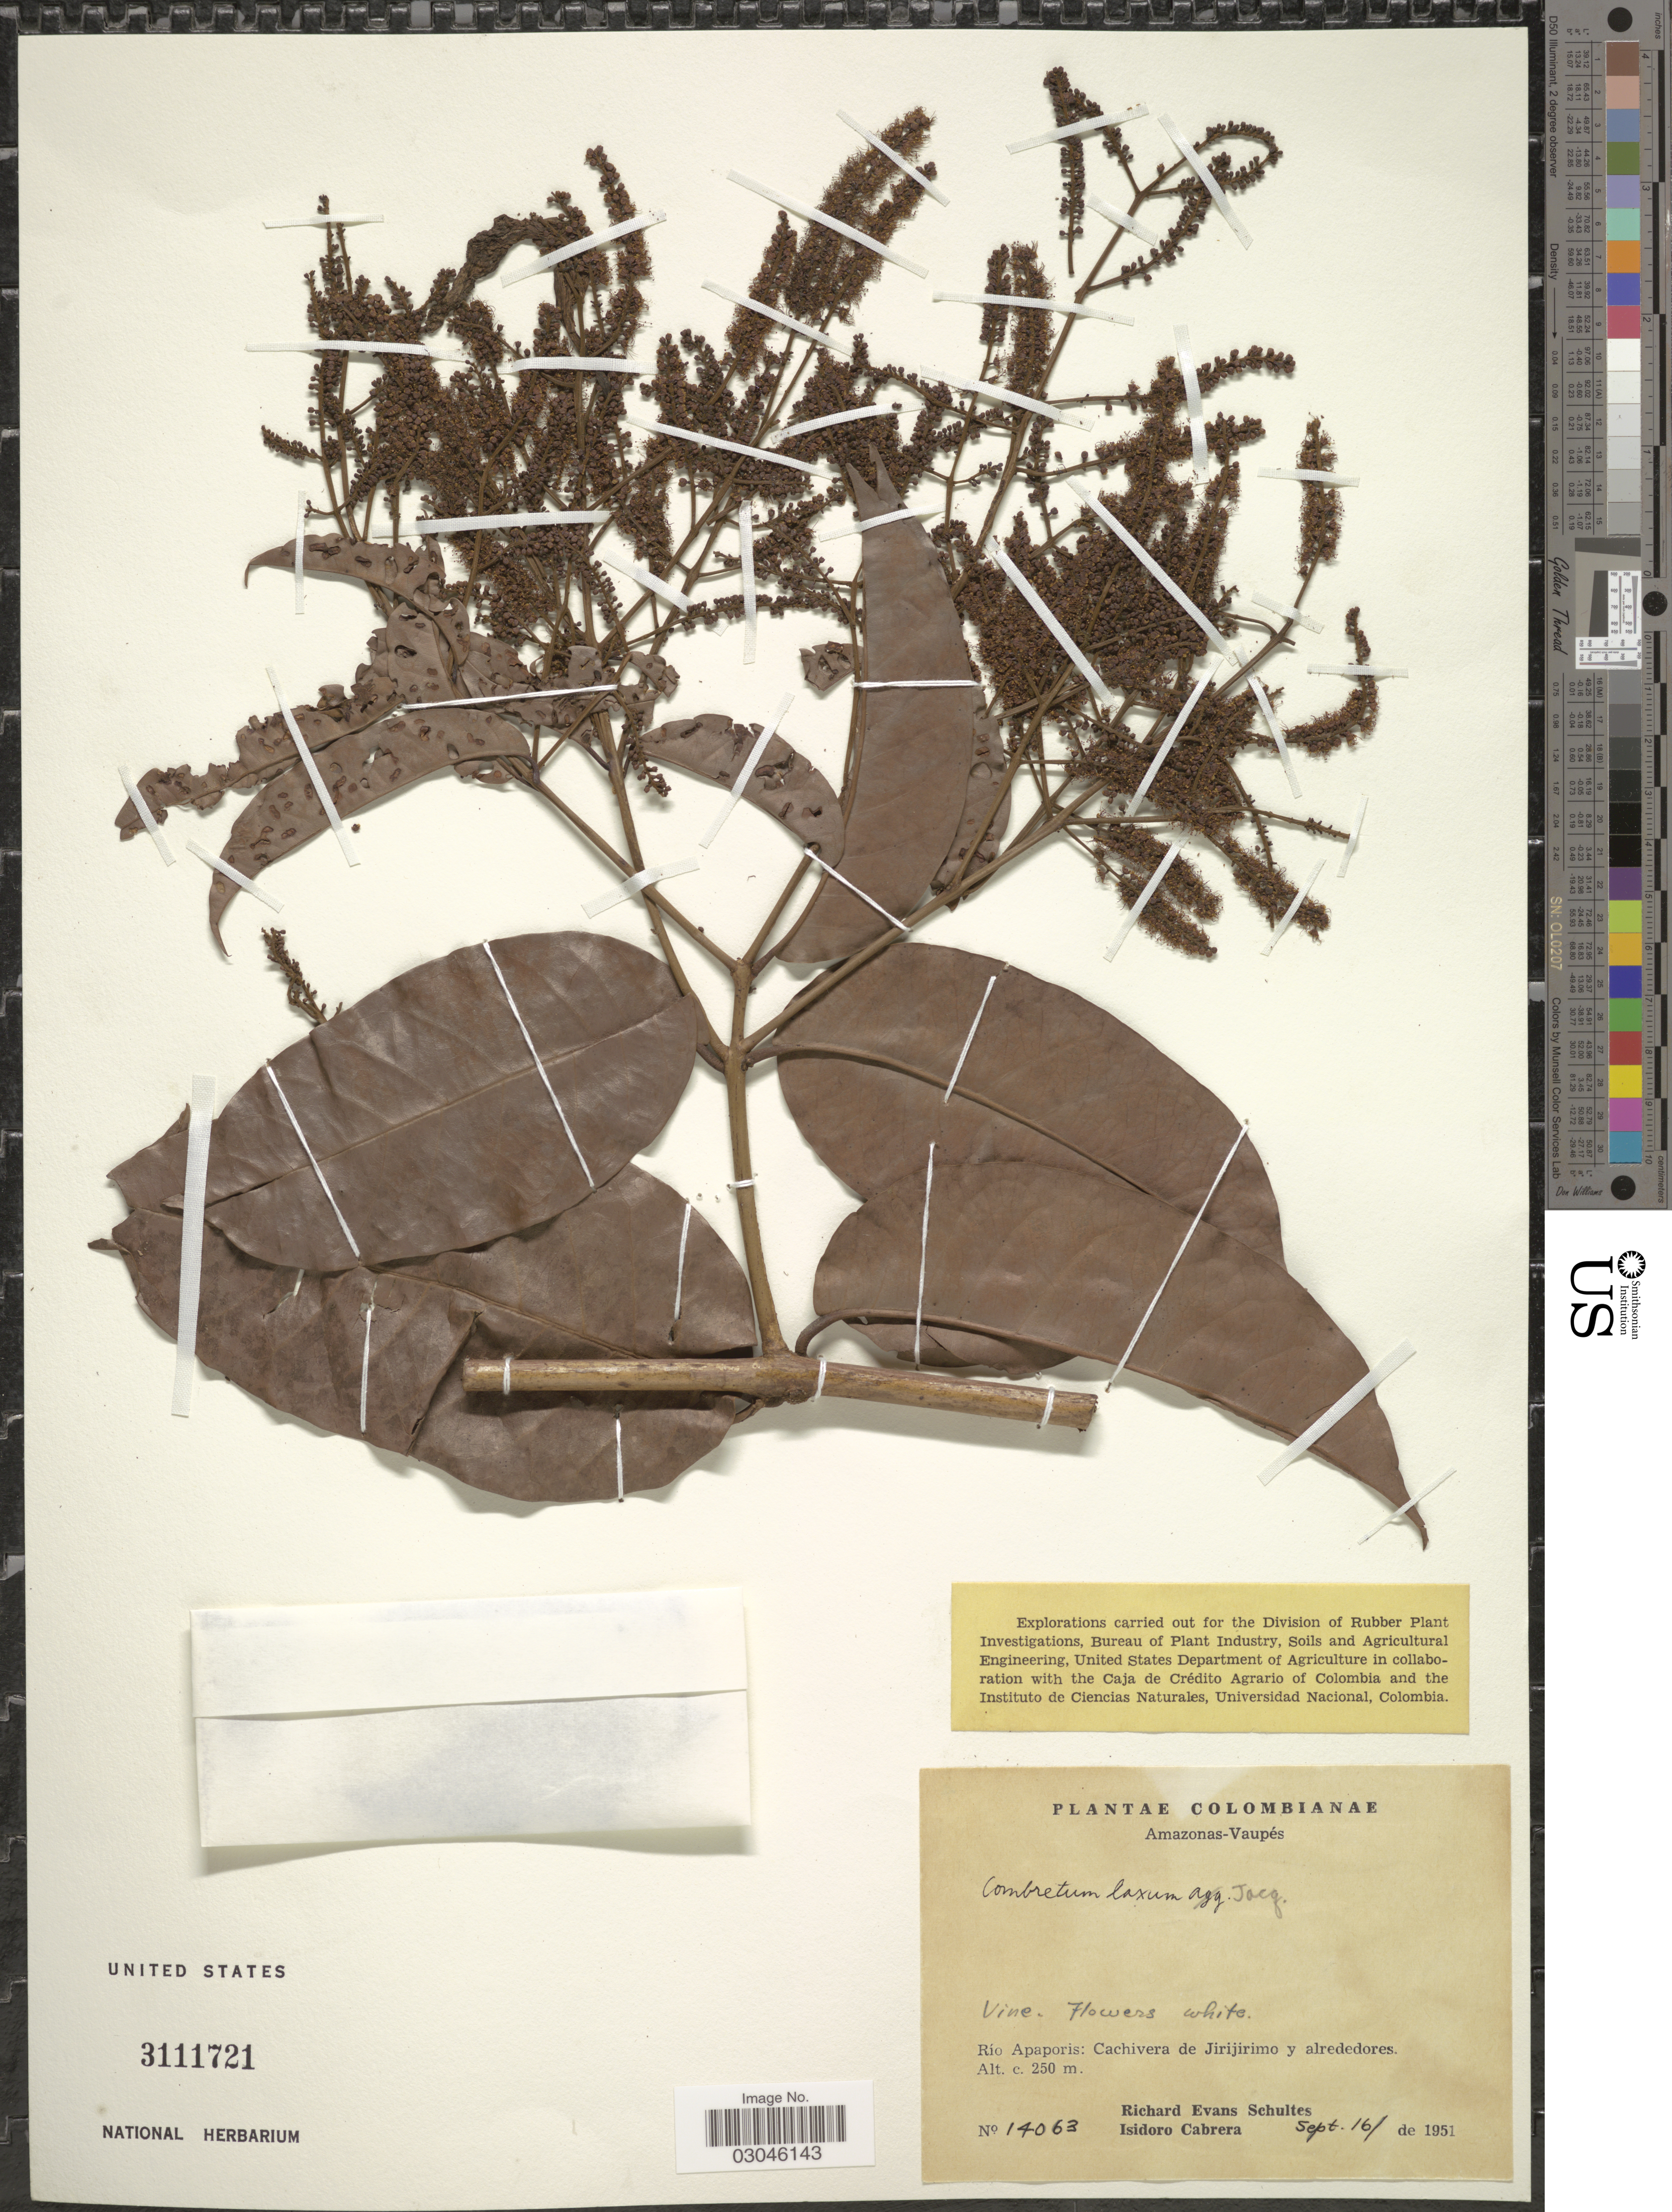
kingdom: Plantae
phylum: Tracheophyta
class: Magnoliopsida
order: Myrtales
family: Combretaceae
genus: Combretum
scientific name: Combretum laxum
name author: Jacq.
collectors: R. E. Schultes & I. Cabrera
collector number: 14063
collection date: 1951-09-16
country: Colombia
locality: Amazonas-Vaupés: Río Apaporis: Cachivera de Jirijirimo y alrededores.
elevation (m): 250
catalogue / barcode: US 3111721